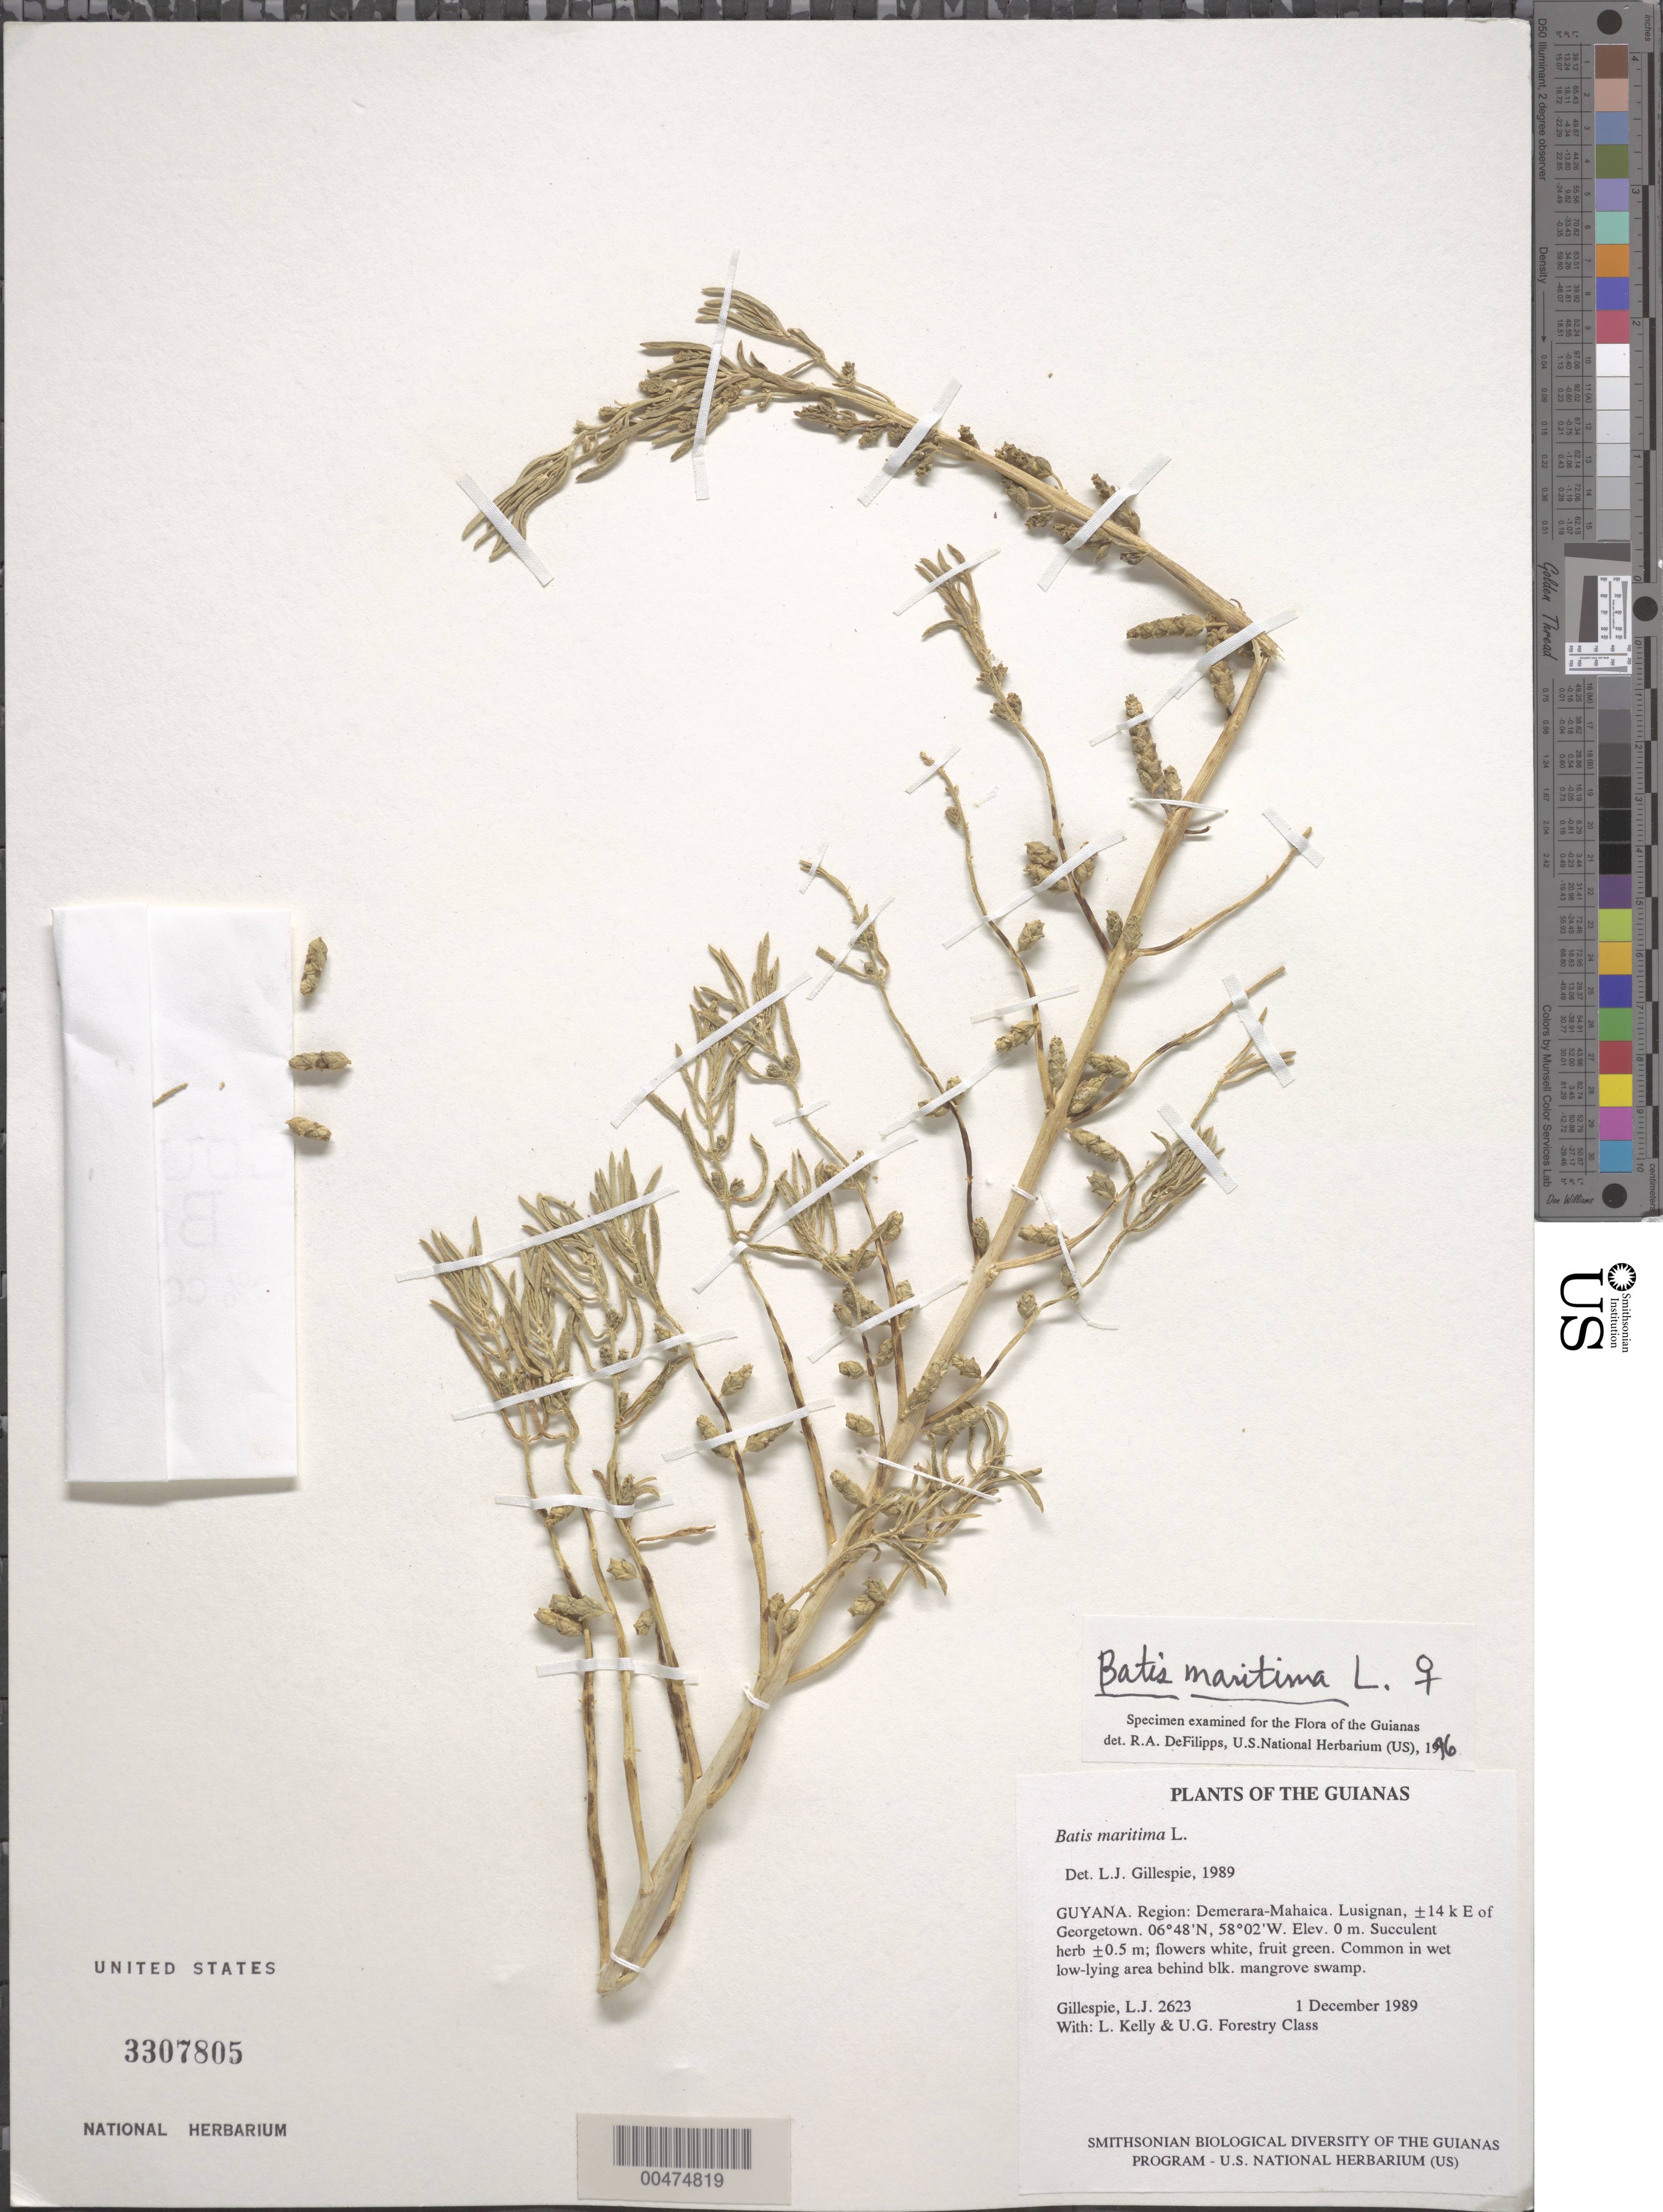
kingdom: Plantae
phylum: Tracheophyta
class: Magnoliopsida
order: Brassicales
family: Bataceae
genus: Batis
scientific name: Batis maritima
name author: L.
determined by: DeFilipps, R. A.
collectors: L. J. Gillespie, L. M. Kelly & U.G. Forestry Class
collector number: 2623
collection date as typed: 1 December 1989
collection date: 1989-12-01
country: Guyana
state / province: Demerara-Mahaica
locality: Lusignan, ±14 k E of Georgetown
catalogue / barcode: US 3307805